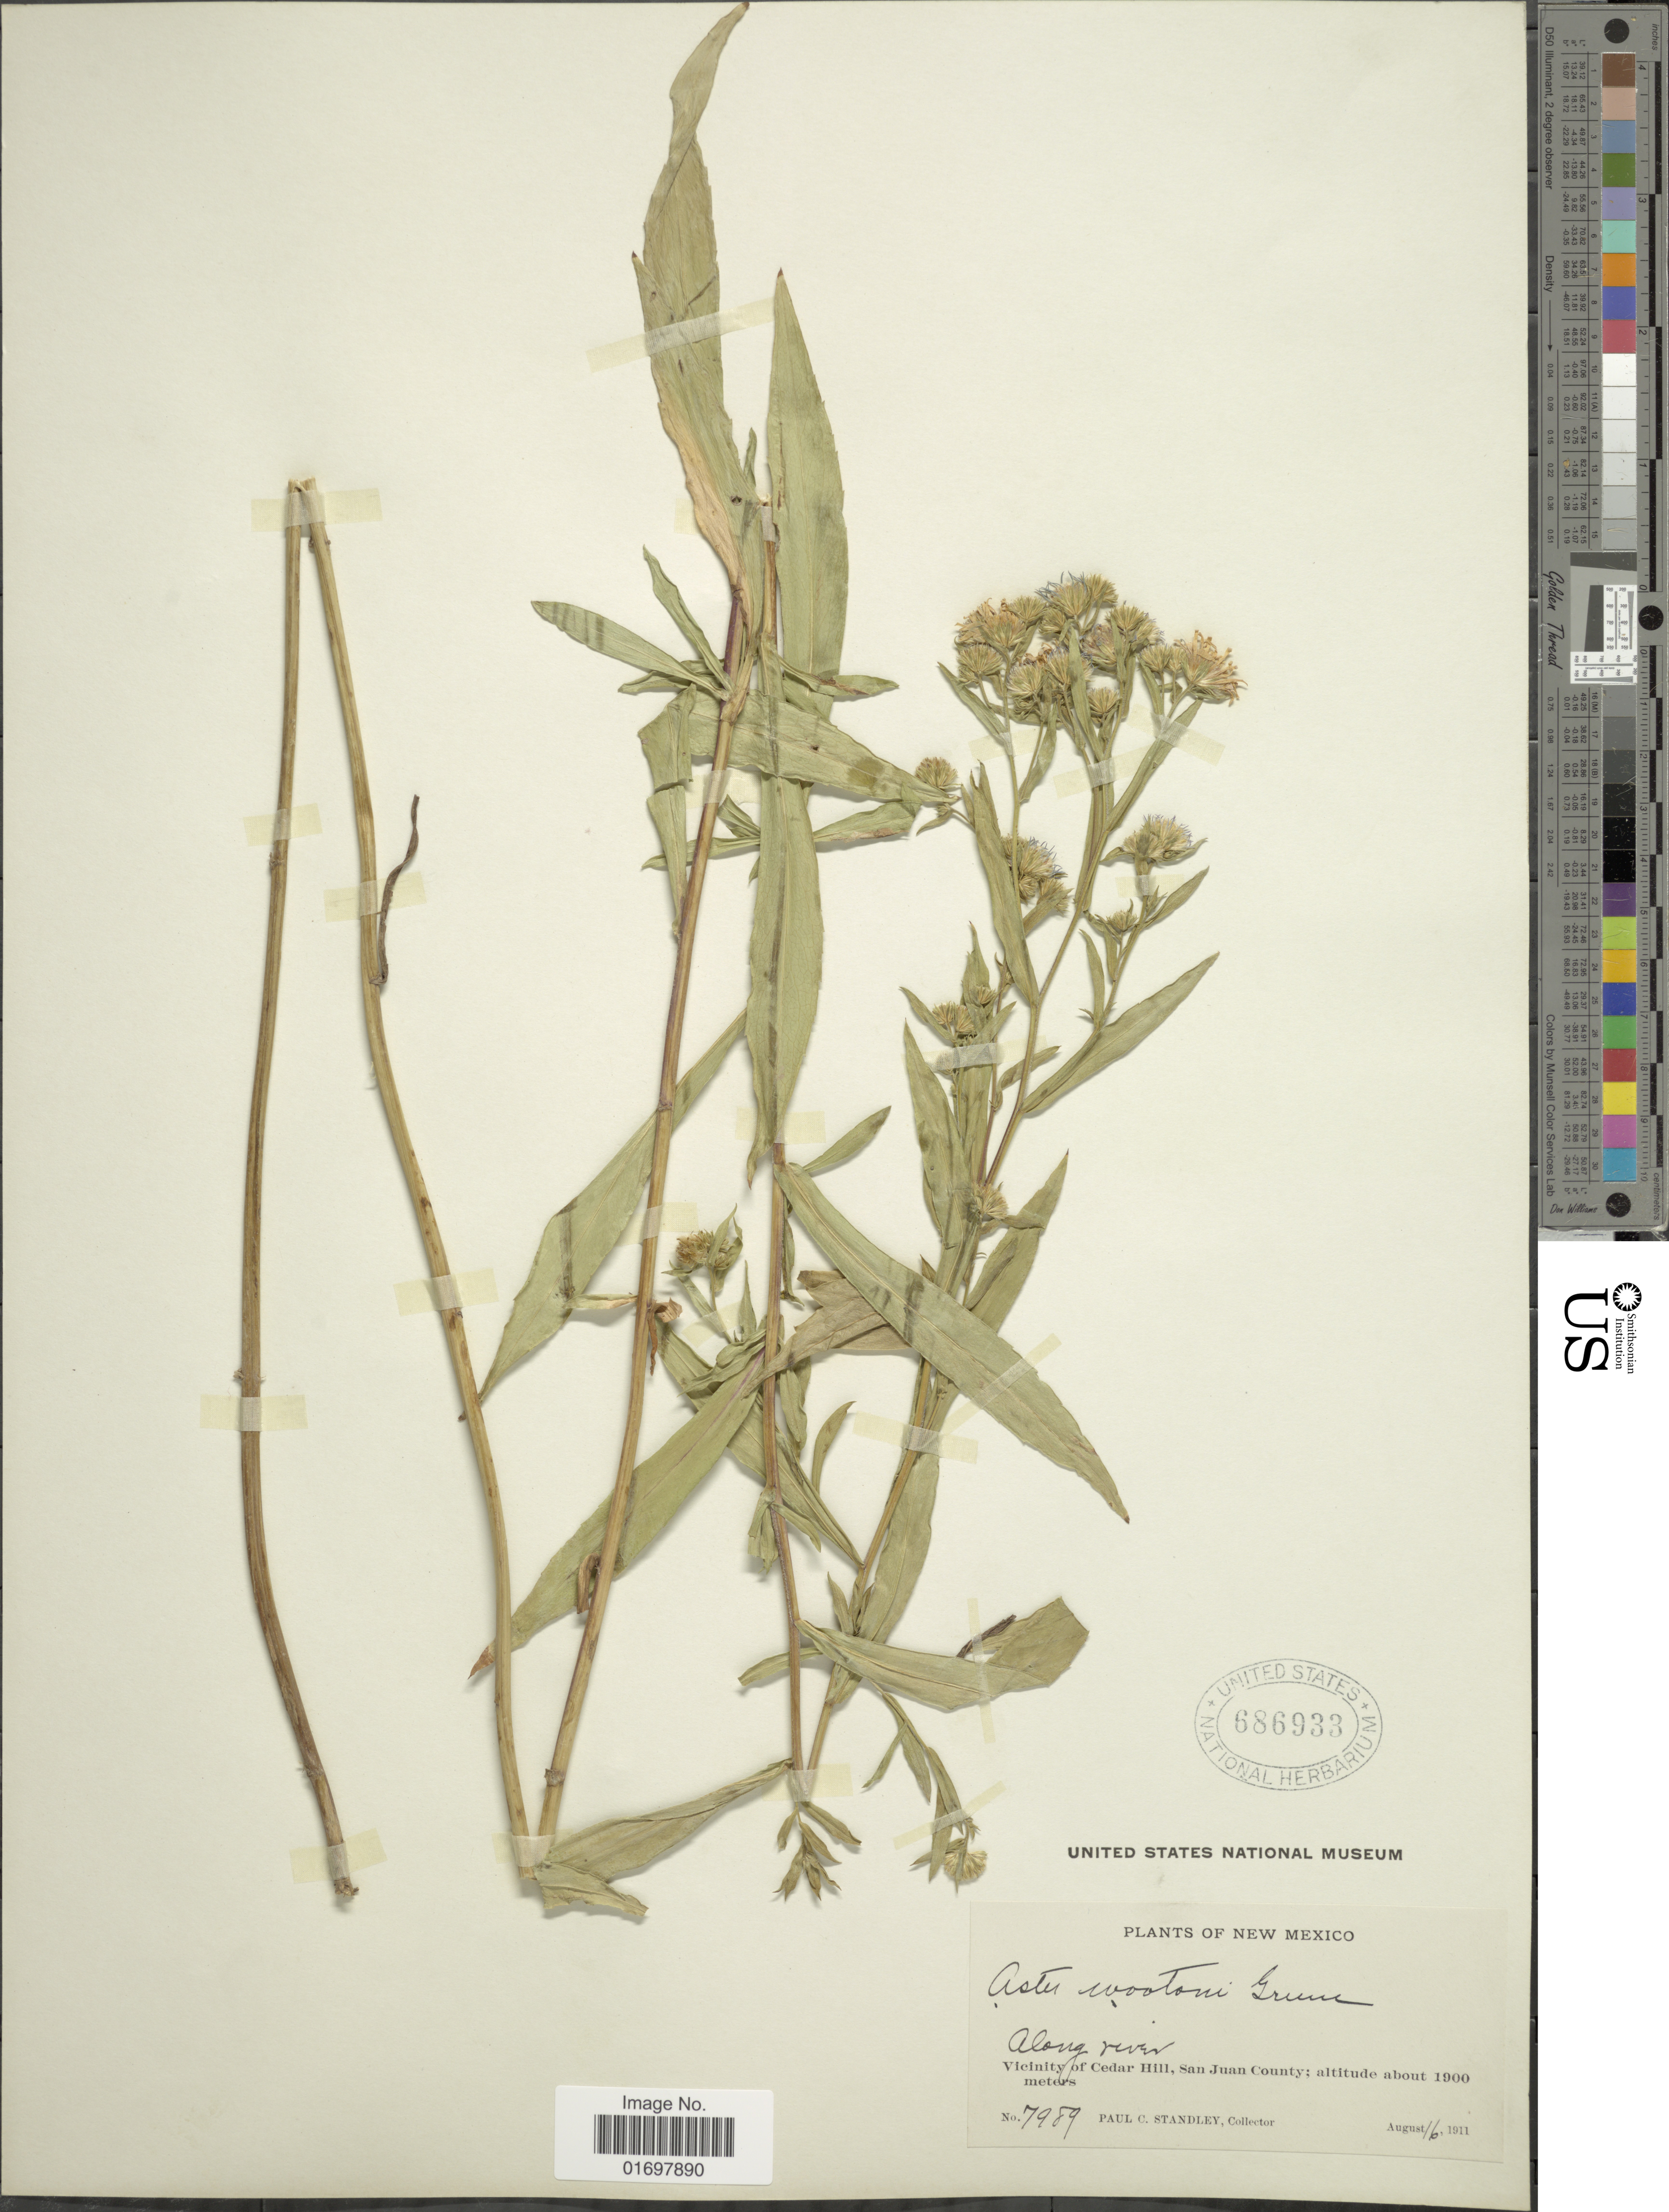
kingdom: Plantae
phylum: Tracheophyta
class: Magnoliopsida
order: Asterales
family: Asteraceae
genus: Symphyotrichum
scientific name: Symphyotrichum lanceolatum var. hesperium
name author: (A. Gray) G.L. Nesom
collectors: P. C. Standley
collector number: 7989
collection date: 1911-08-16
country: United States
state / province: New Mexico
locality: Along river, Vicinity of Cedar Hill, San Juan County.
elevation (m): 1900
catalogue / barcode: US 686933